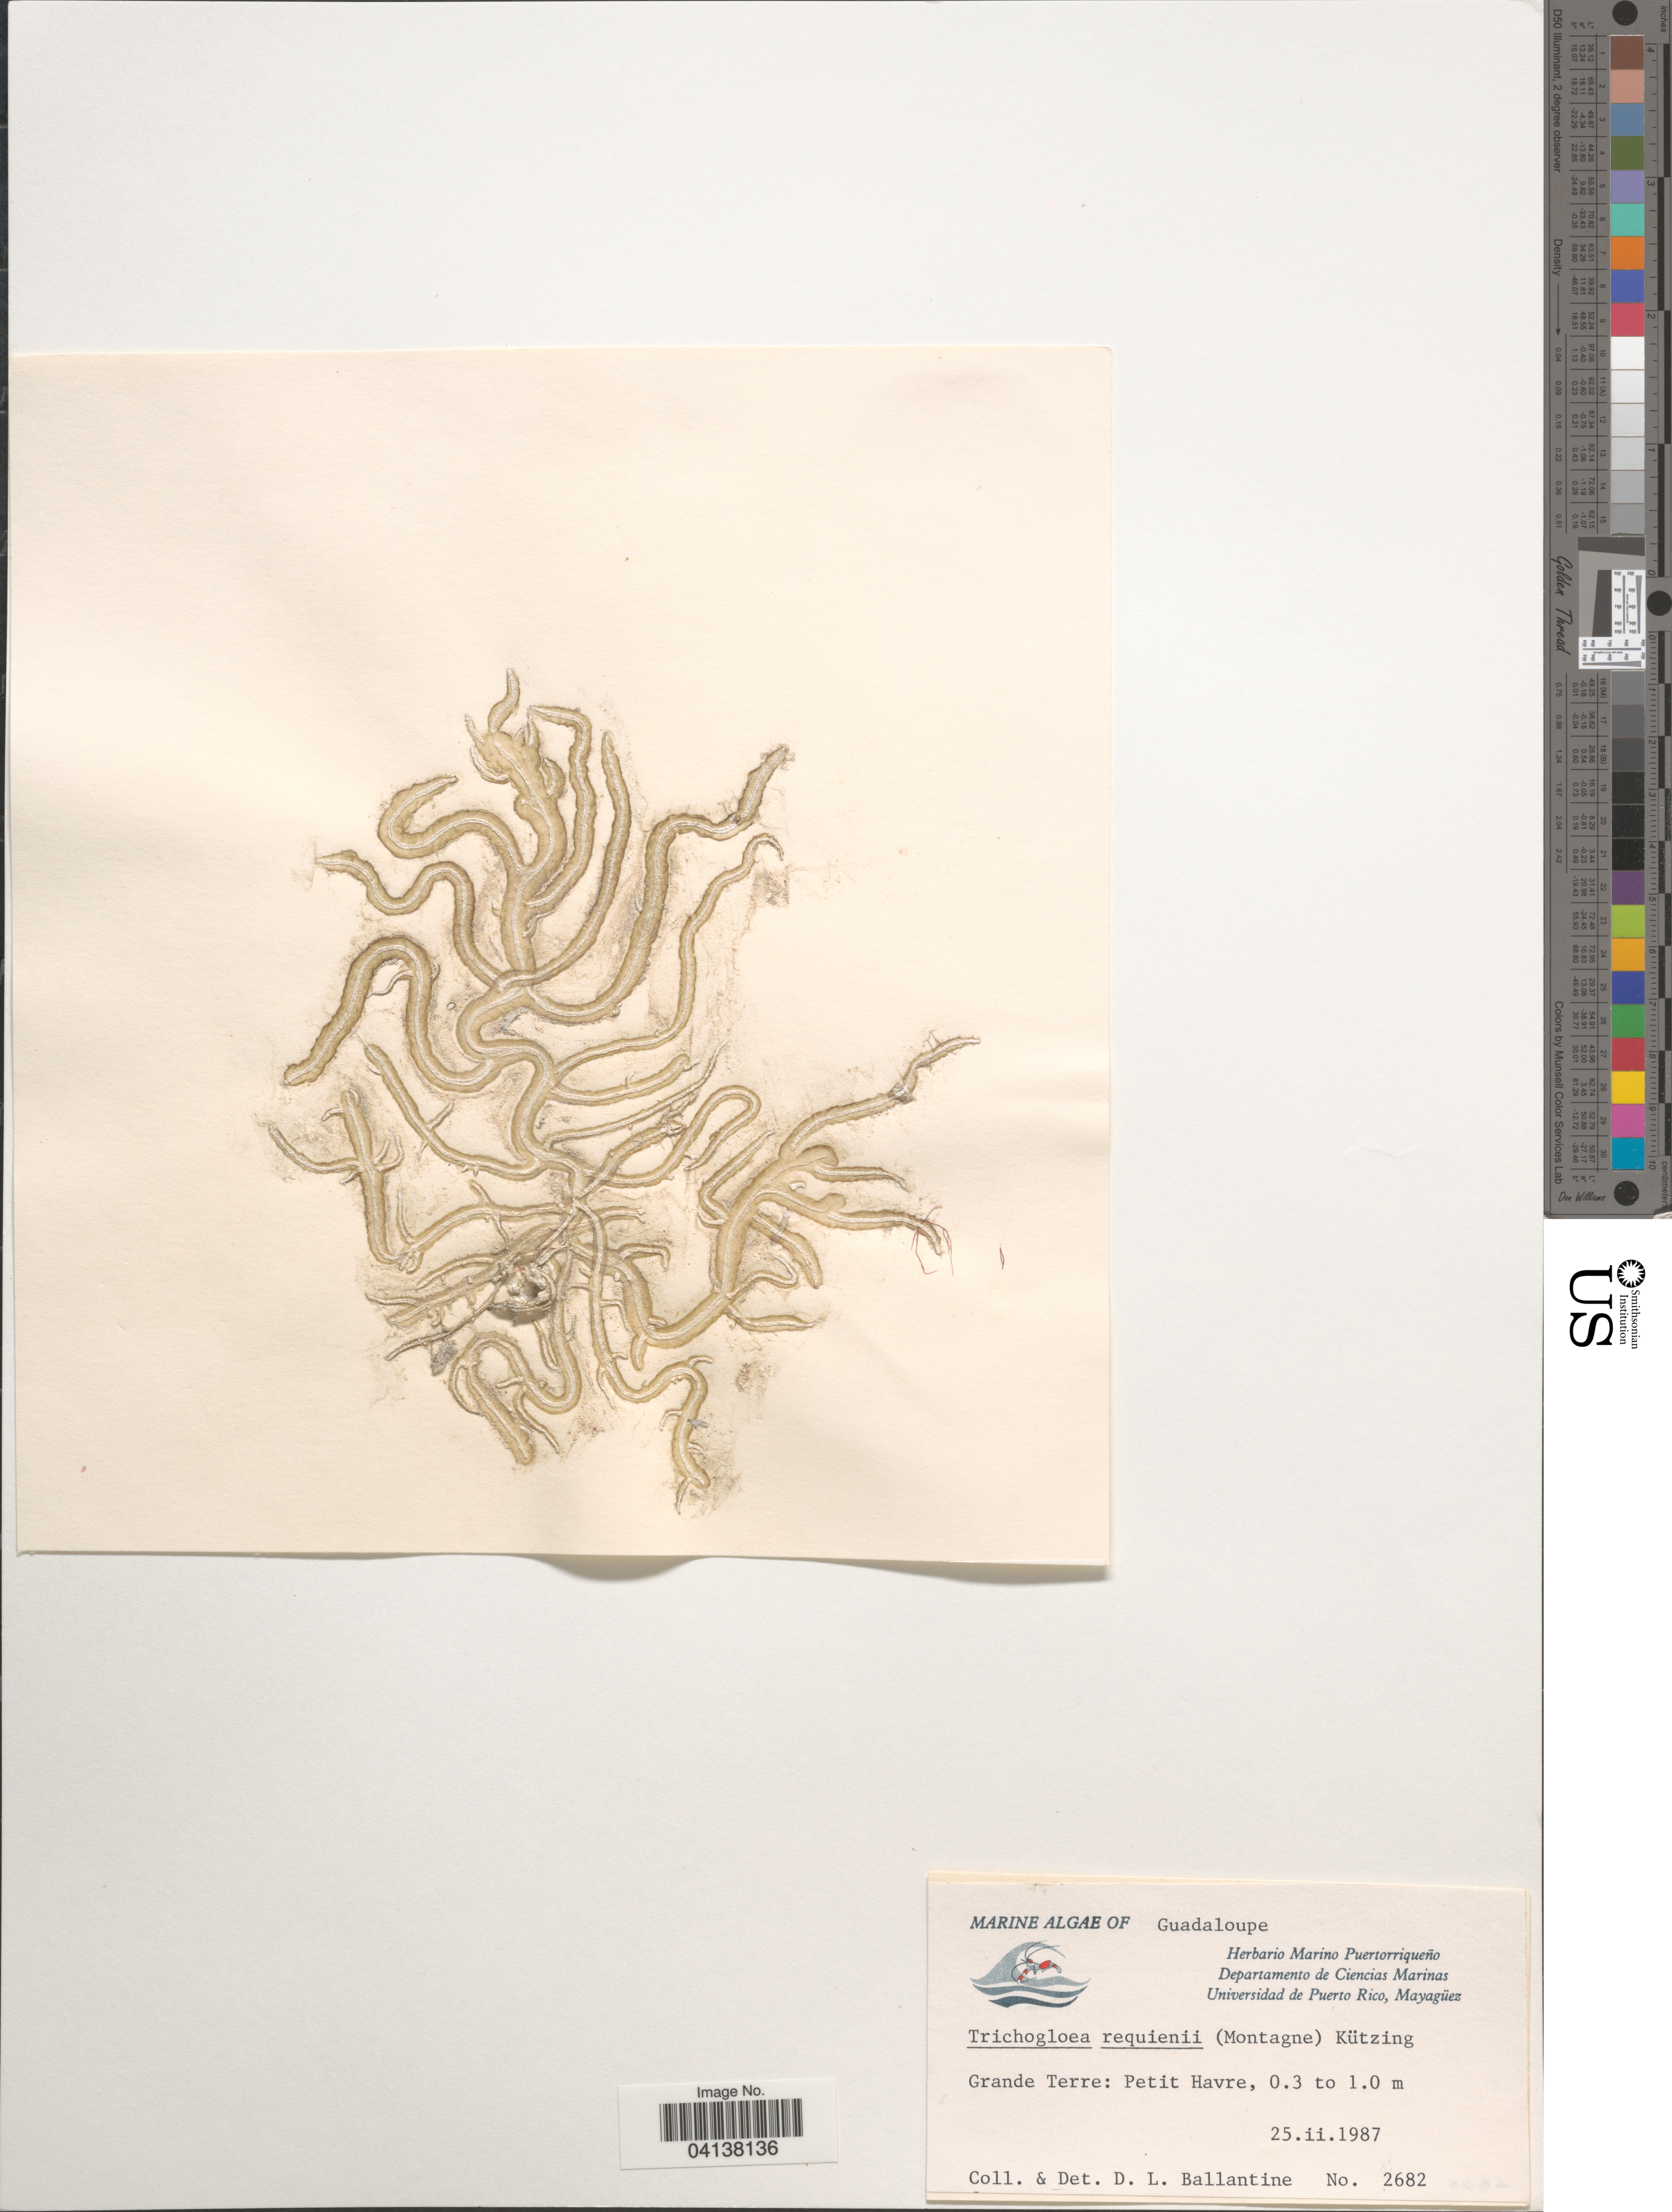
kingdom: Plantae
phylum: Rhodophyta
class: Florideophyceae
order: Nemaliales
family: Liagoraceae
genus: Trichogloea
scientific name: Trichogloea requienii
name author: (Mont.) Kütz.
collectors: D.L. Ballantine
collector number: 2682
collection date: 1987-02-25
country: Guadeloupe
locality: Grande Terre: Petit Havre.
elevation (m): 0.3